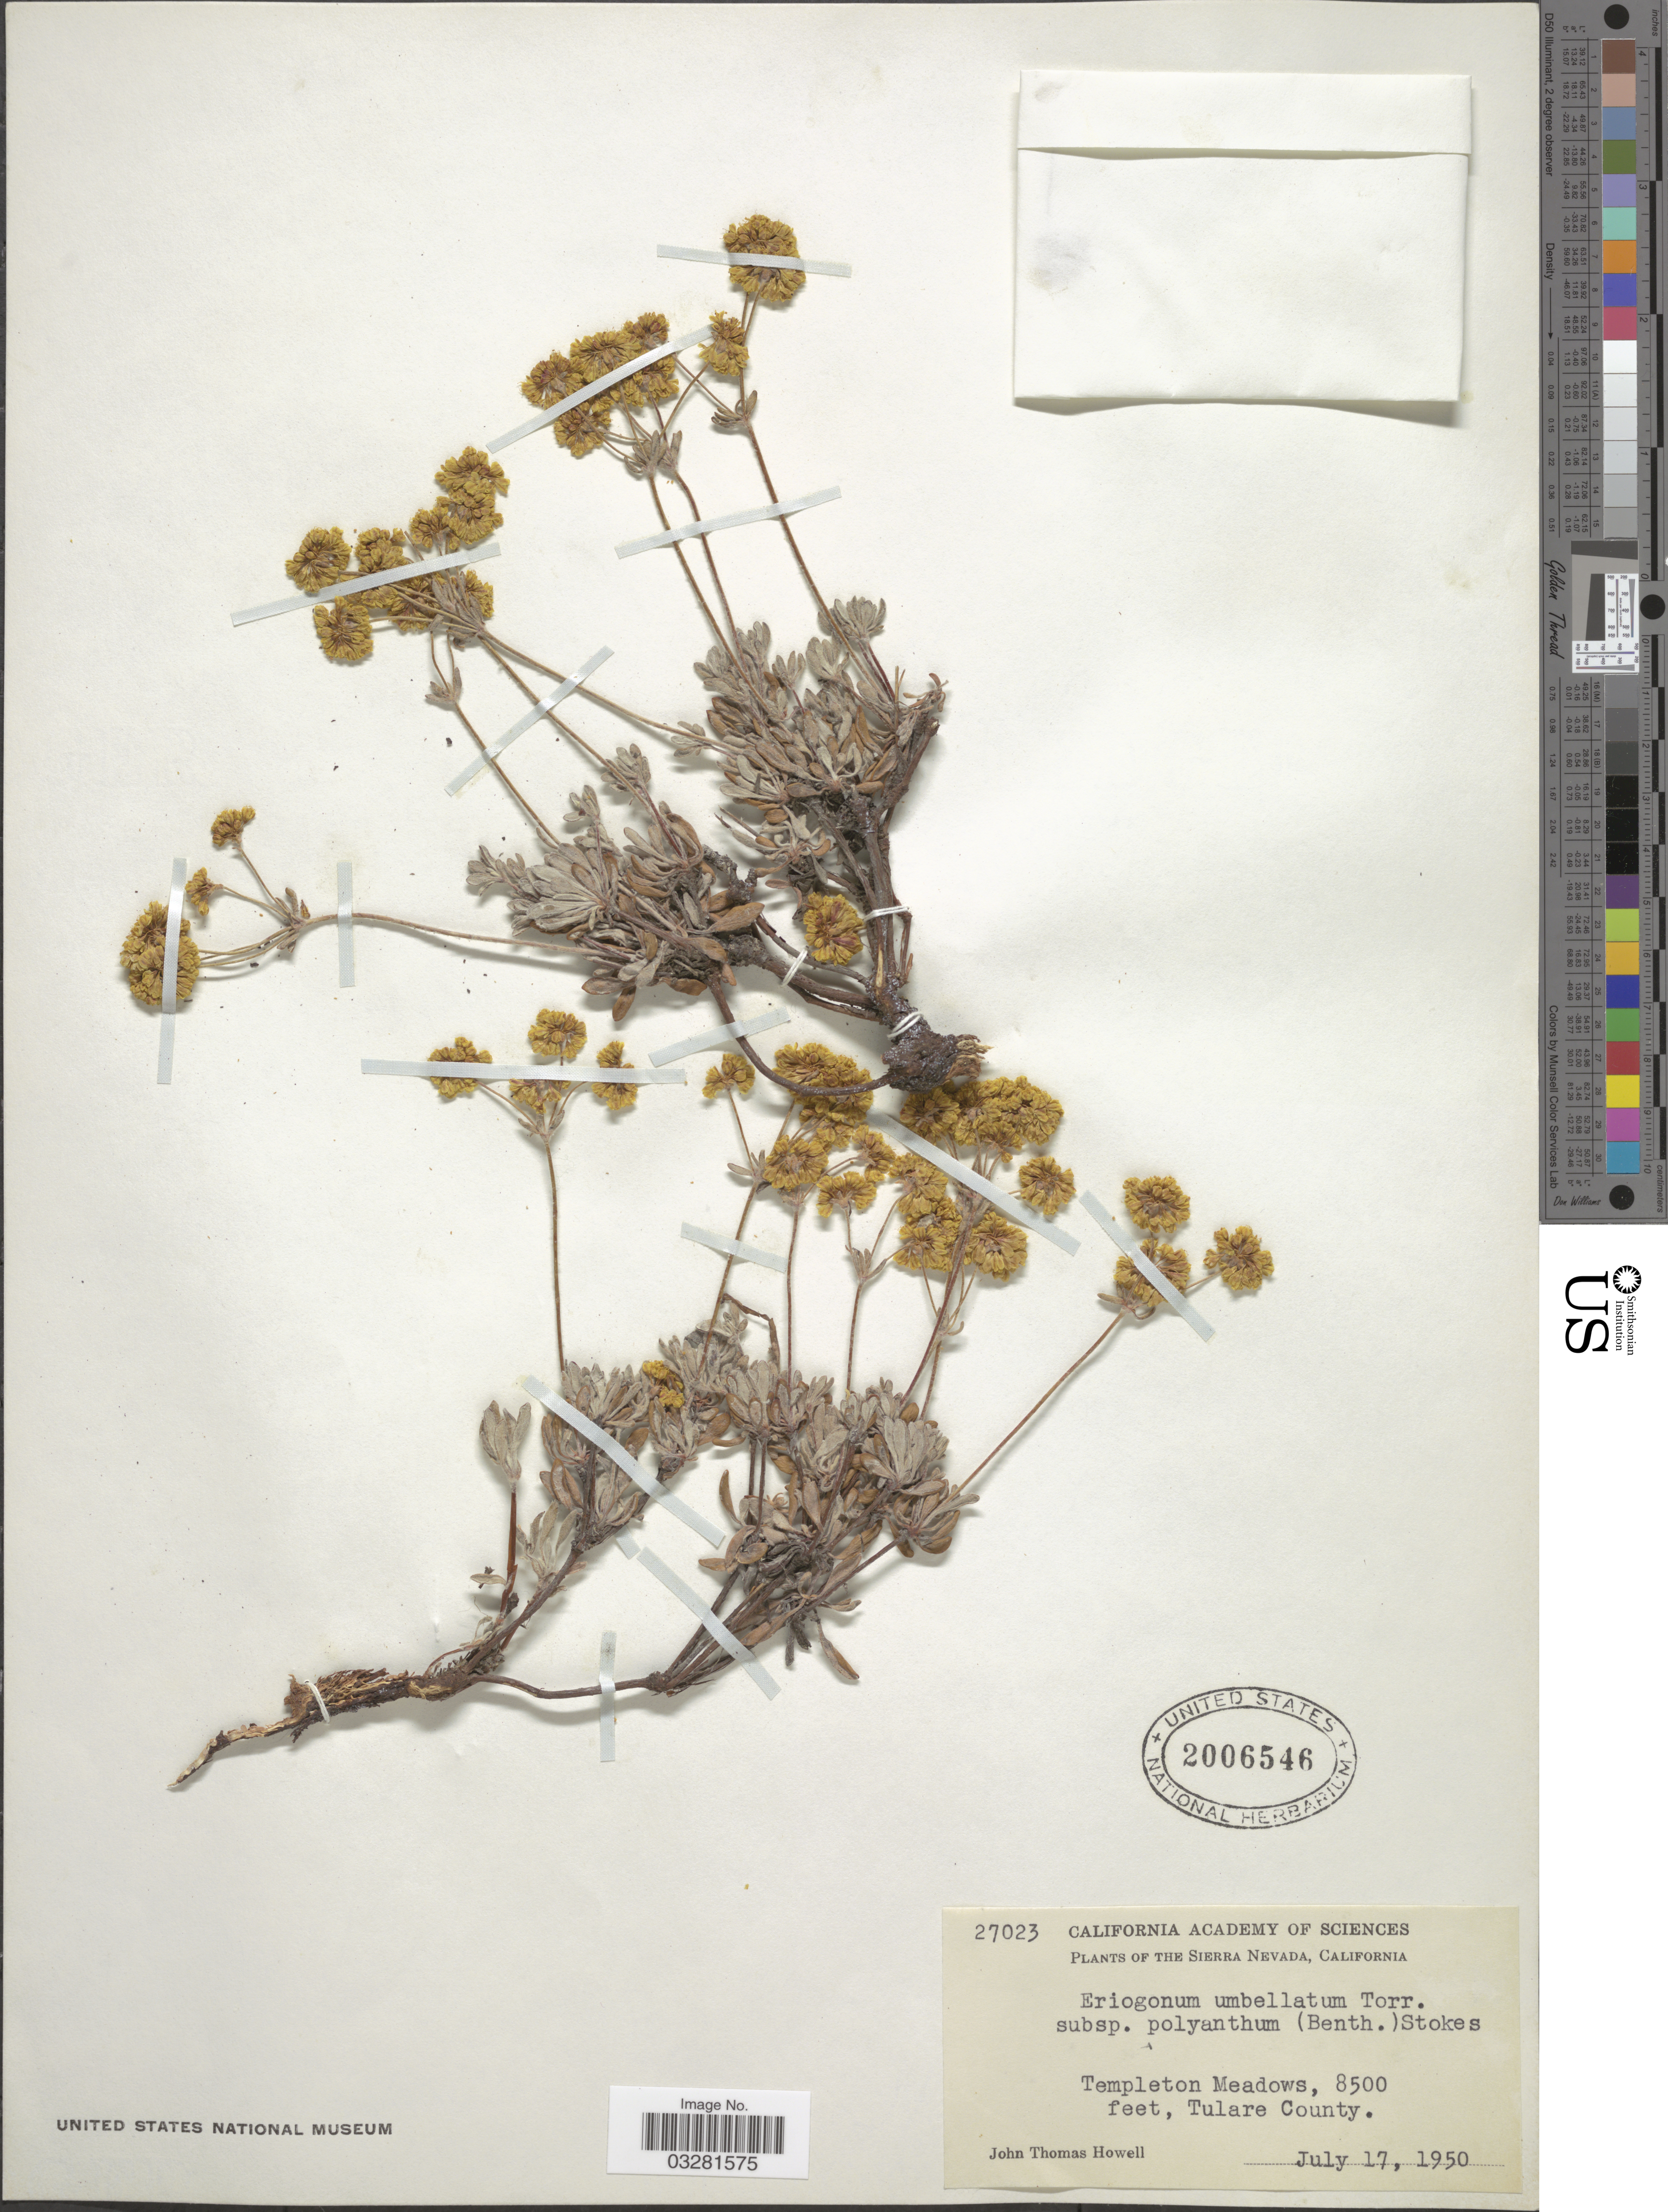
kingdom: Plantae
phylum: Tracheophyta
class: Magnoliopsida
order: Caryophyllales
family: Polygonaceae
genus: Eriogonum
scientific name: Eriogonum umbellatum var. covillei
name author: (Small) Reveal & Munz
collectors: J. T. Howell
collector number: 27023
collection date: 1950-07-17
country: United States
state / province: California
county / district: Tulare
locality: The Sierra Nevada. Templeton Meadows. Tulare County.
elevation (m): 2591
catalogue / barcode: US 2006546